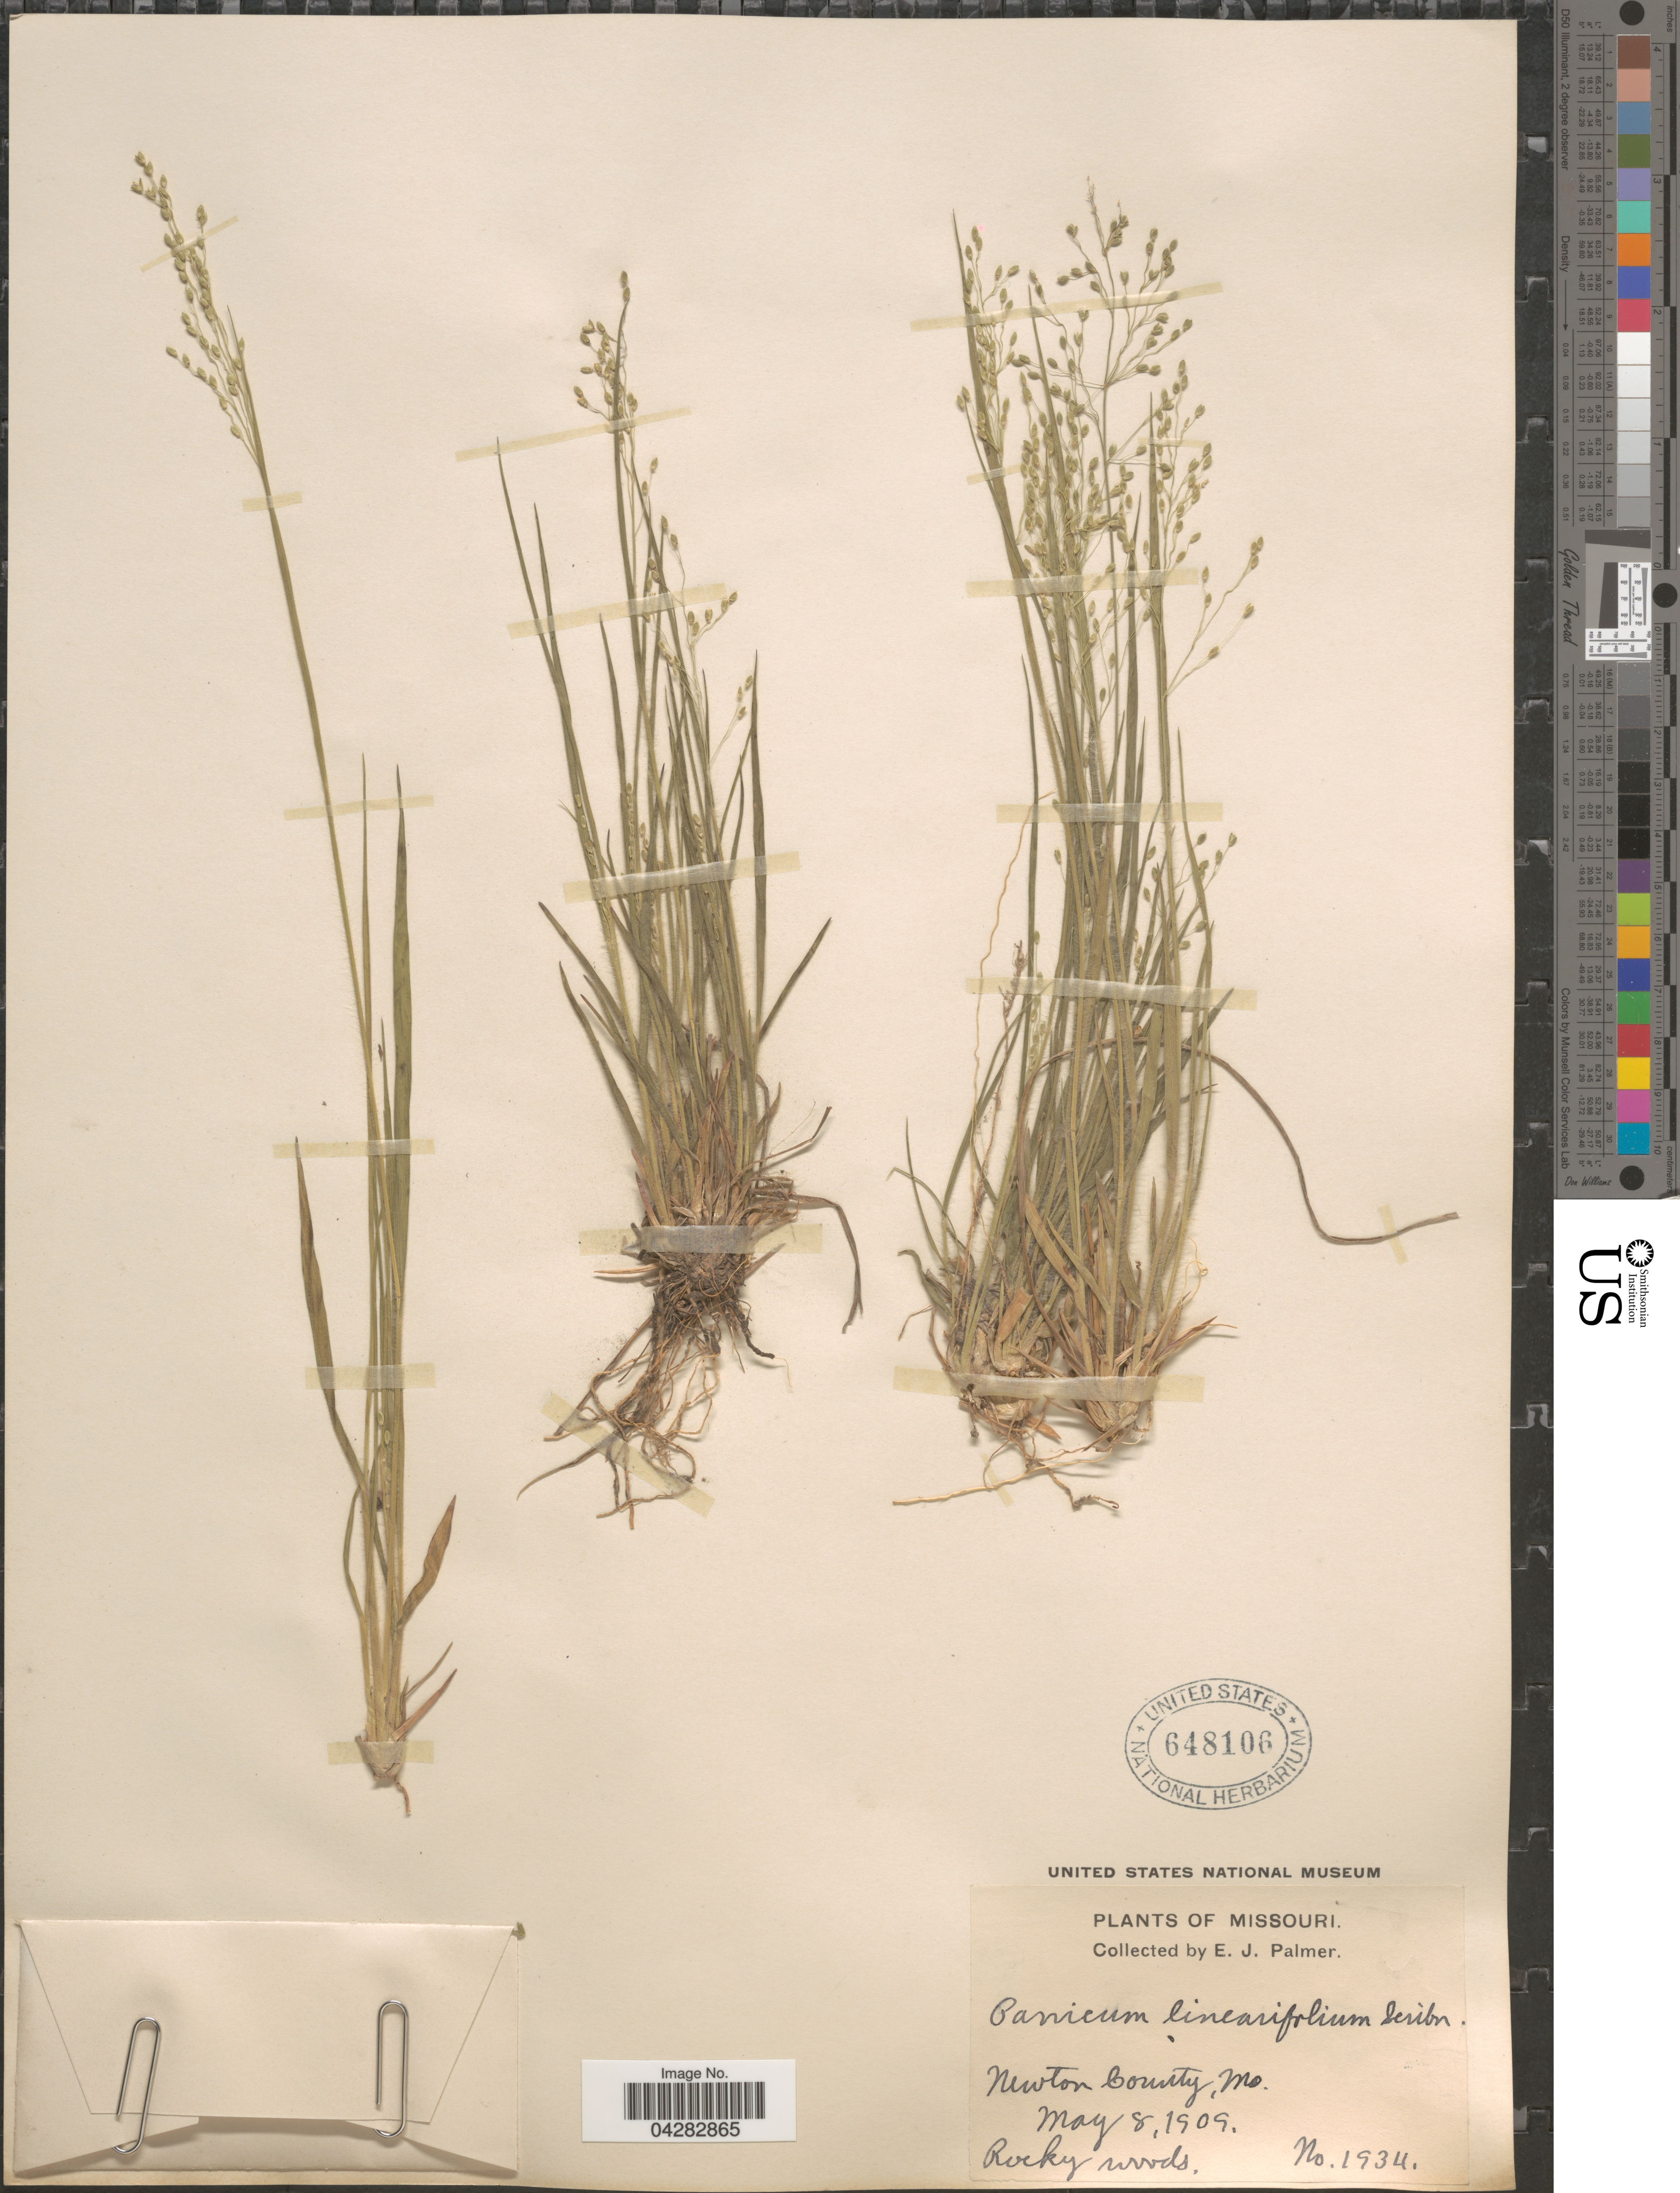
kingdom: Plantae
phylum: Tracheophyta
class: Liliopsida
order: Poales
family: Poaceae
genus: Dichanthelium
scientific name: Dichanthelium linearifolium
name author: (Scribn.) Gould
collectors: E. J. Palmer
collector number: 1934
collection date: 1909-05-08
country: United States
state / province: Missouri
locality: Newton County.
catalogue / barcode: US 648106